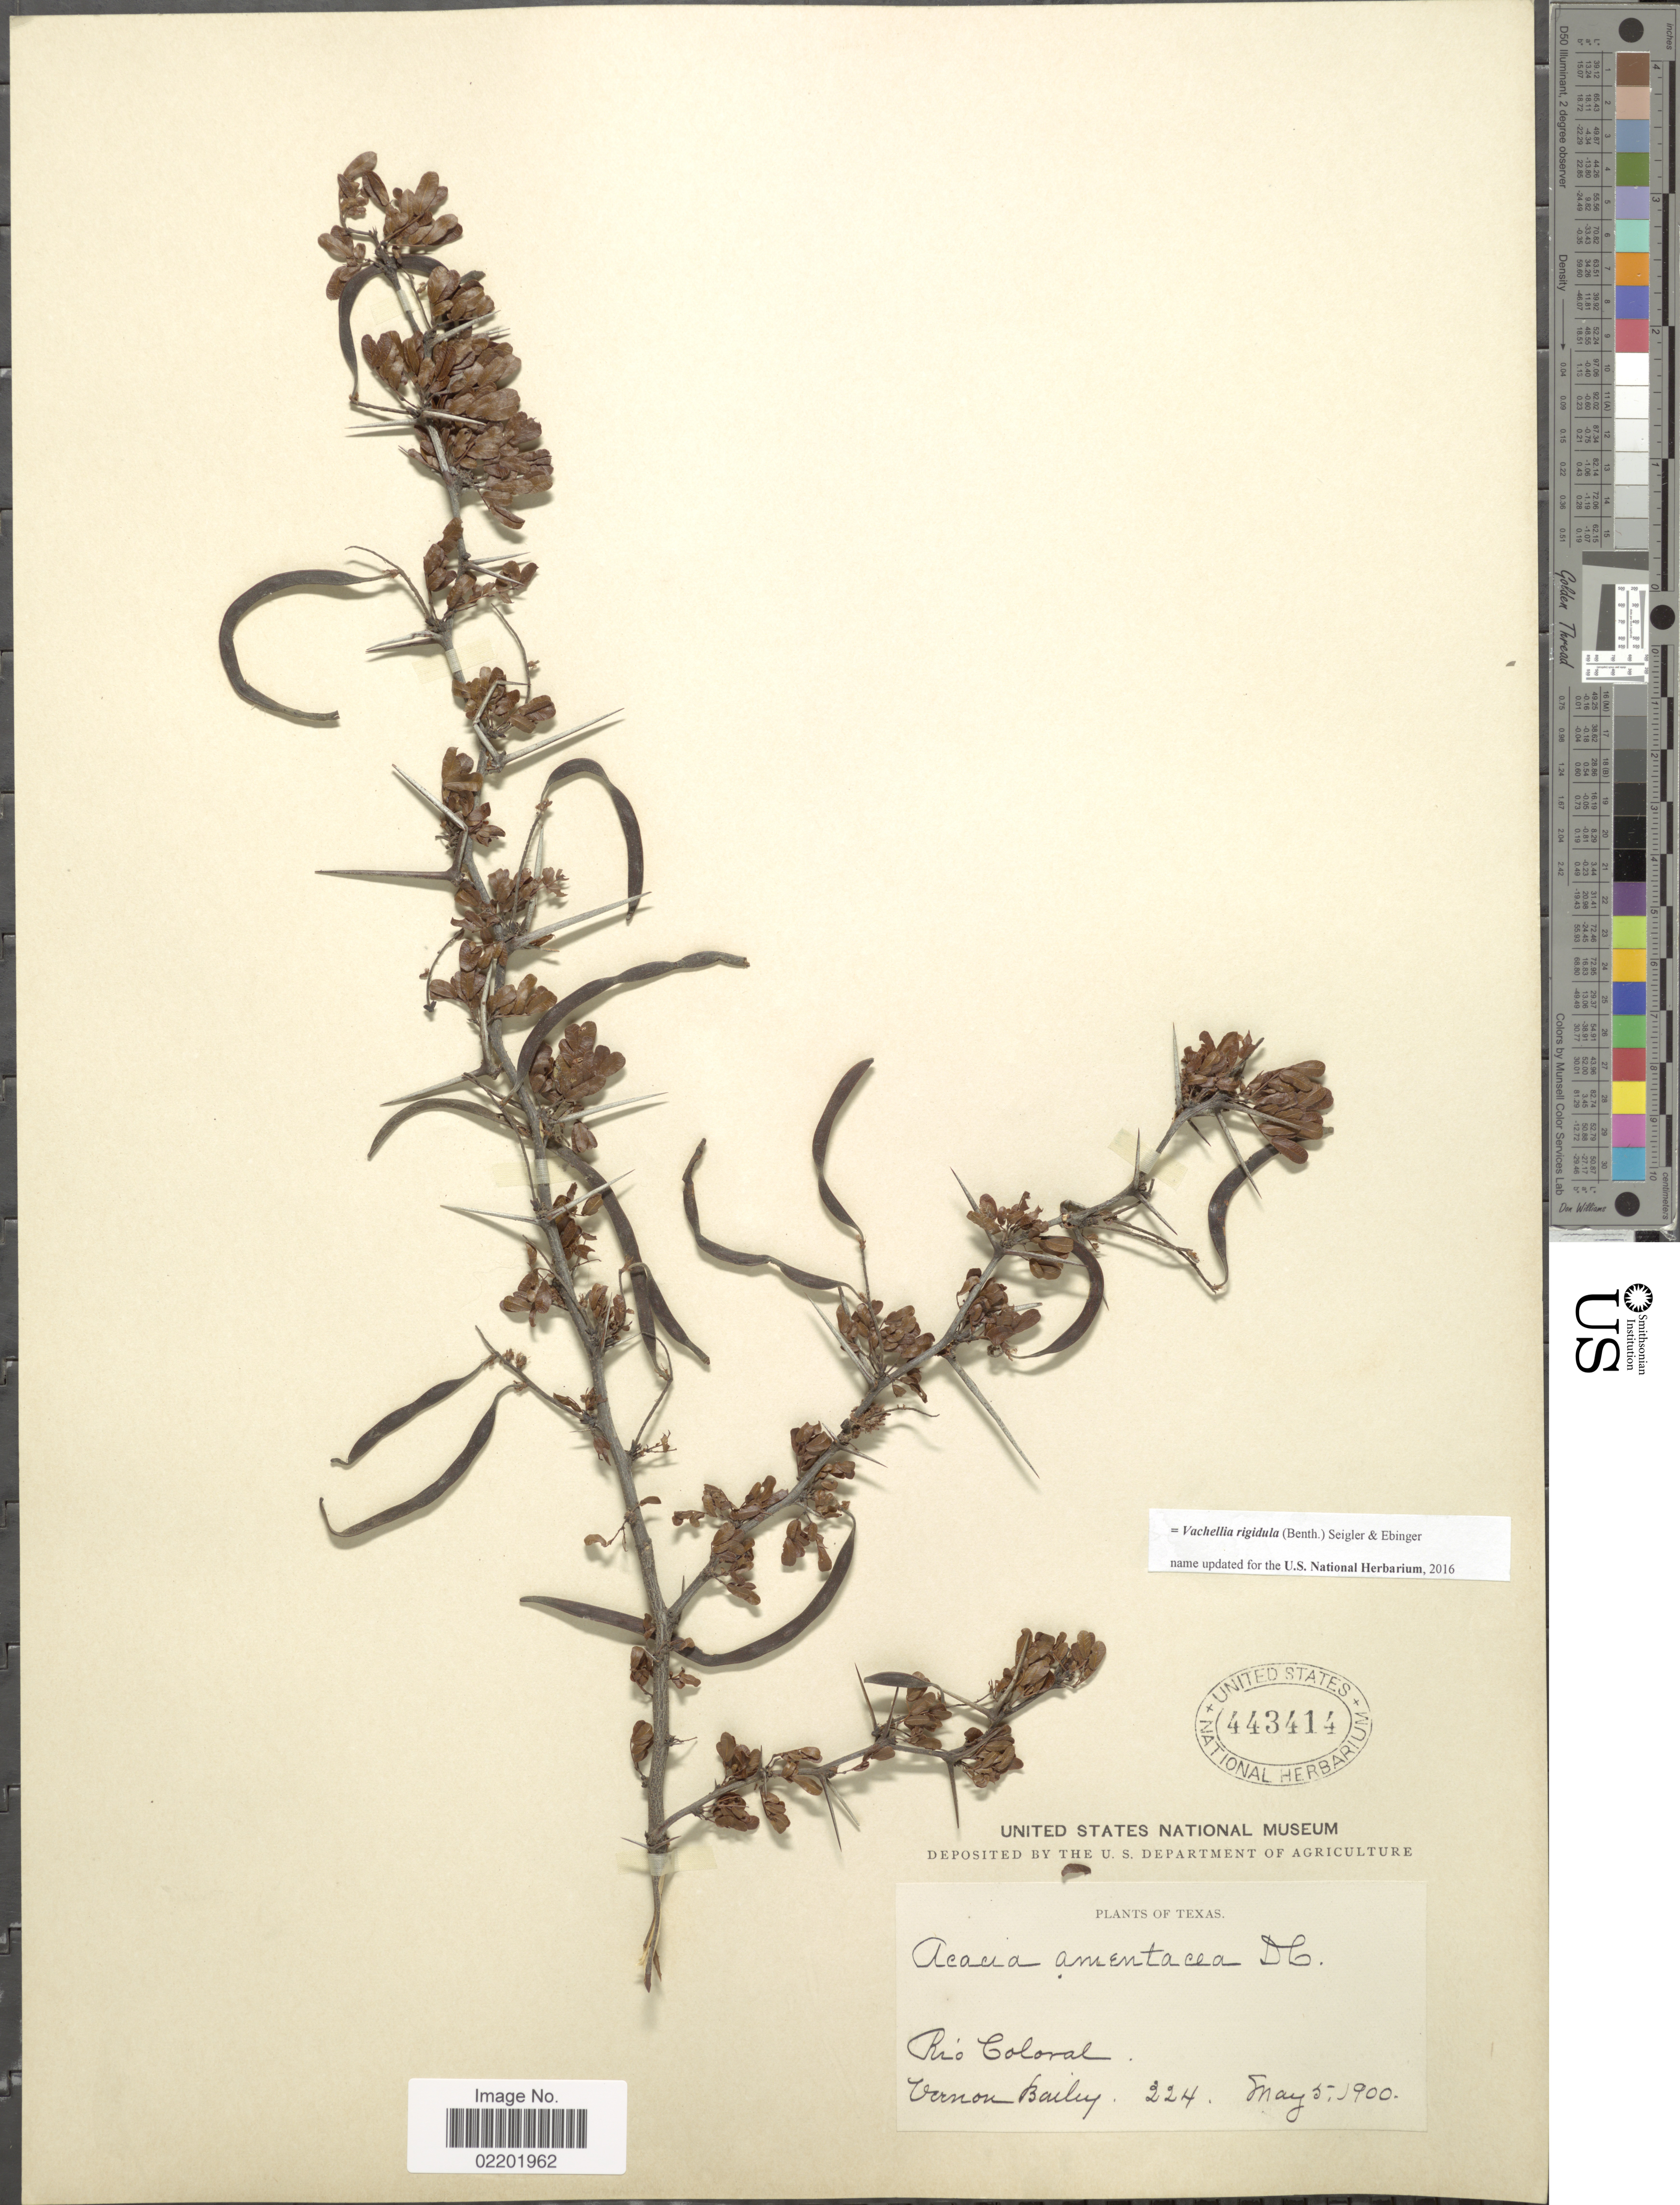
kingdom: Plantae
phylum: Tracheophyta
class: Magnoliopsida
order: Fabales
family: Fabaceae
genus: Vachellia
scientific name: Vachellia rigidula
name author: (Benth.) Seigler & Ebinger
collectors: V. O. Bailey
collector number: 224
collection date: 1900-05-05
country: United States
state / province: Texas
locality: Rio Coloral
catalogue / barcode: US 443414